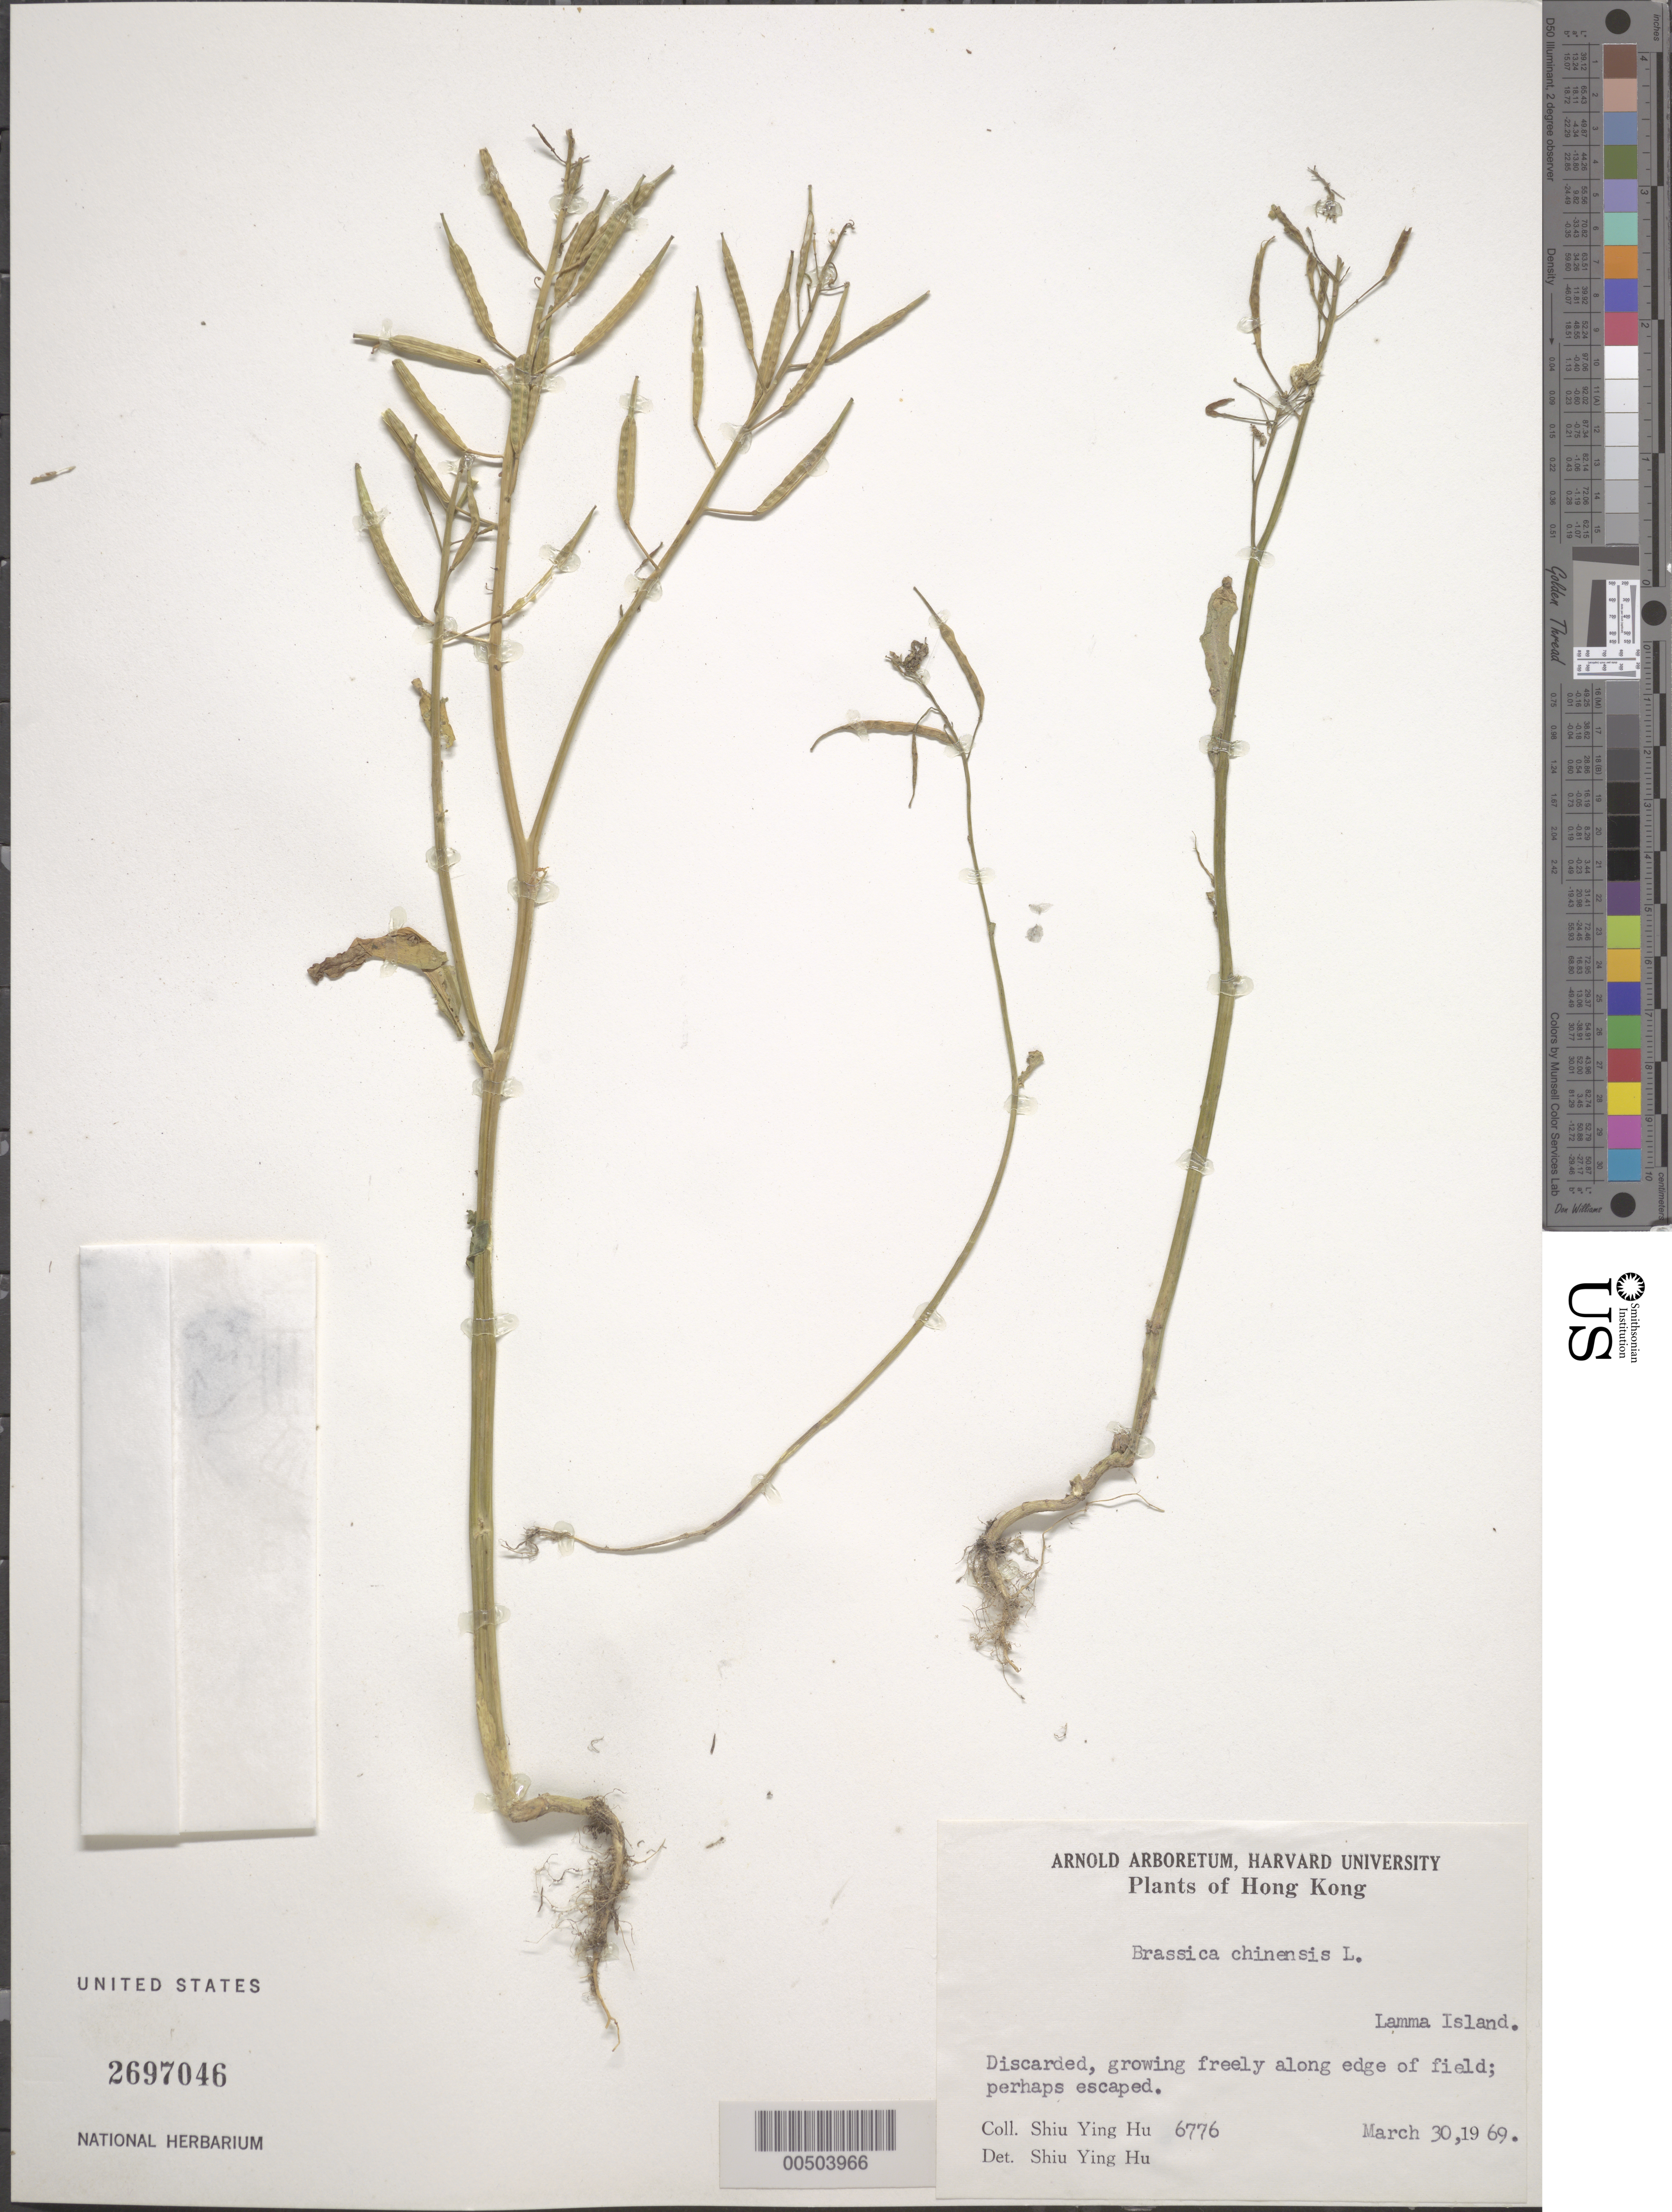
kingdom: Plantae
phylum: Tracheophyta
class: Magnoliopsida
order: Brassicales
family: Brassicaceae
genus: Brassica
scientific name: Brassica chinensis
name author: L.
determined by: Hu, S. Y.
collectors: S. Y. Hu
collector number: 6776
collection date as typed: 30 Mar 1969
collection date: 1969-03-30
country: China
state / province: Hong Kong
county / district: New Territories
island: Lamma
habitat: Discarded, growing freely along edge of field; perhaps escaped.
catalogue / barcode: US 2697046